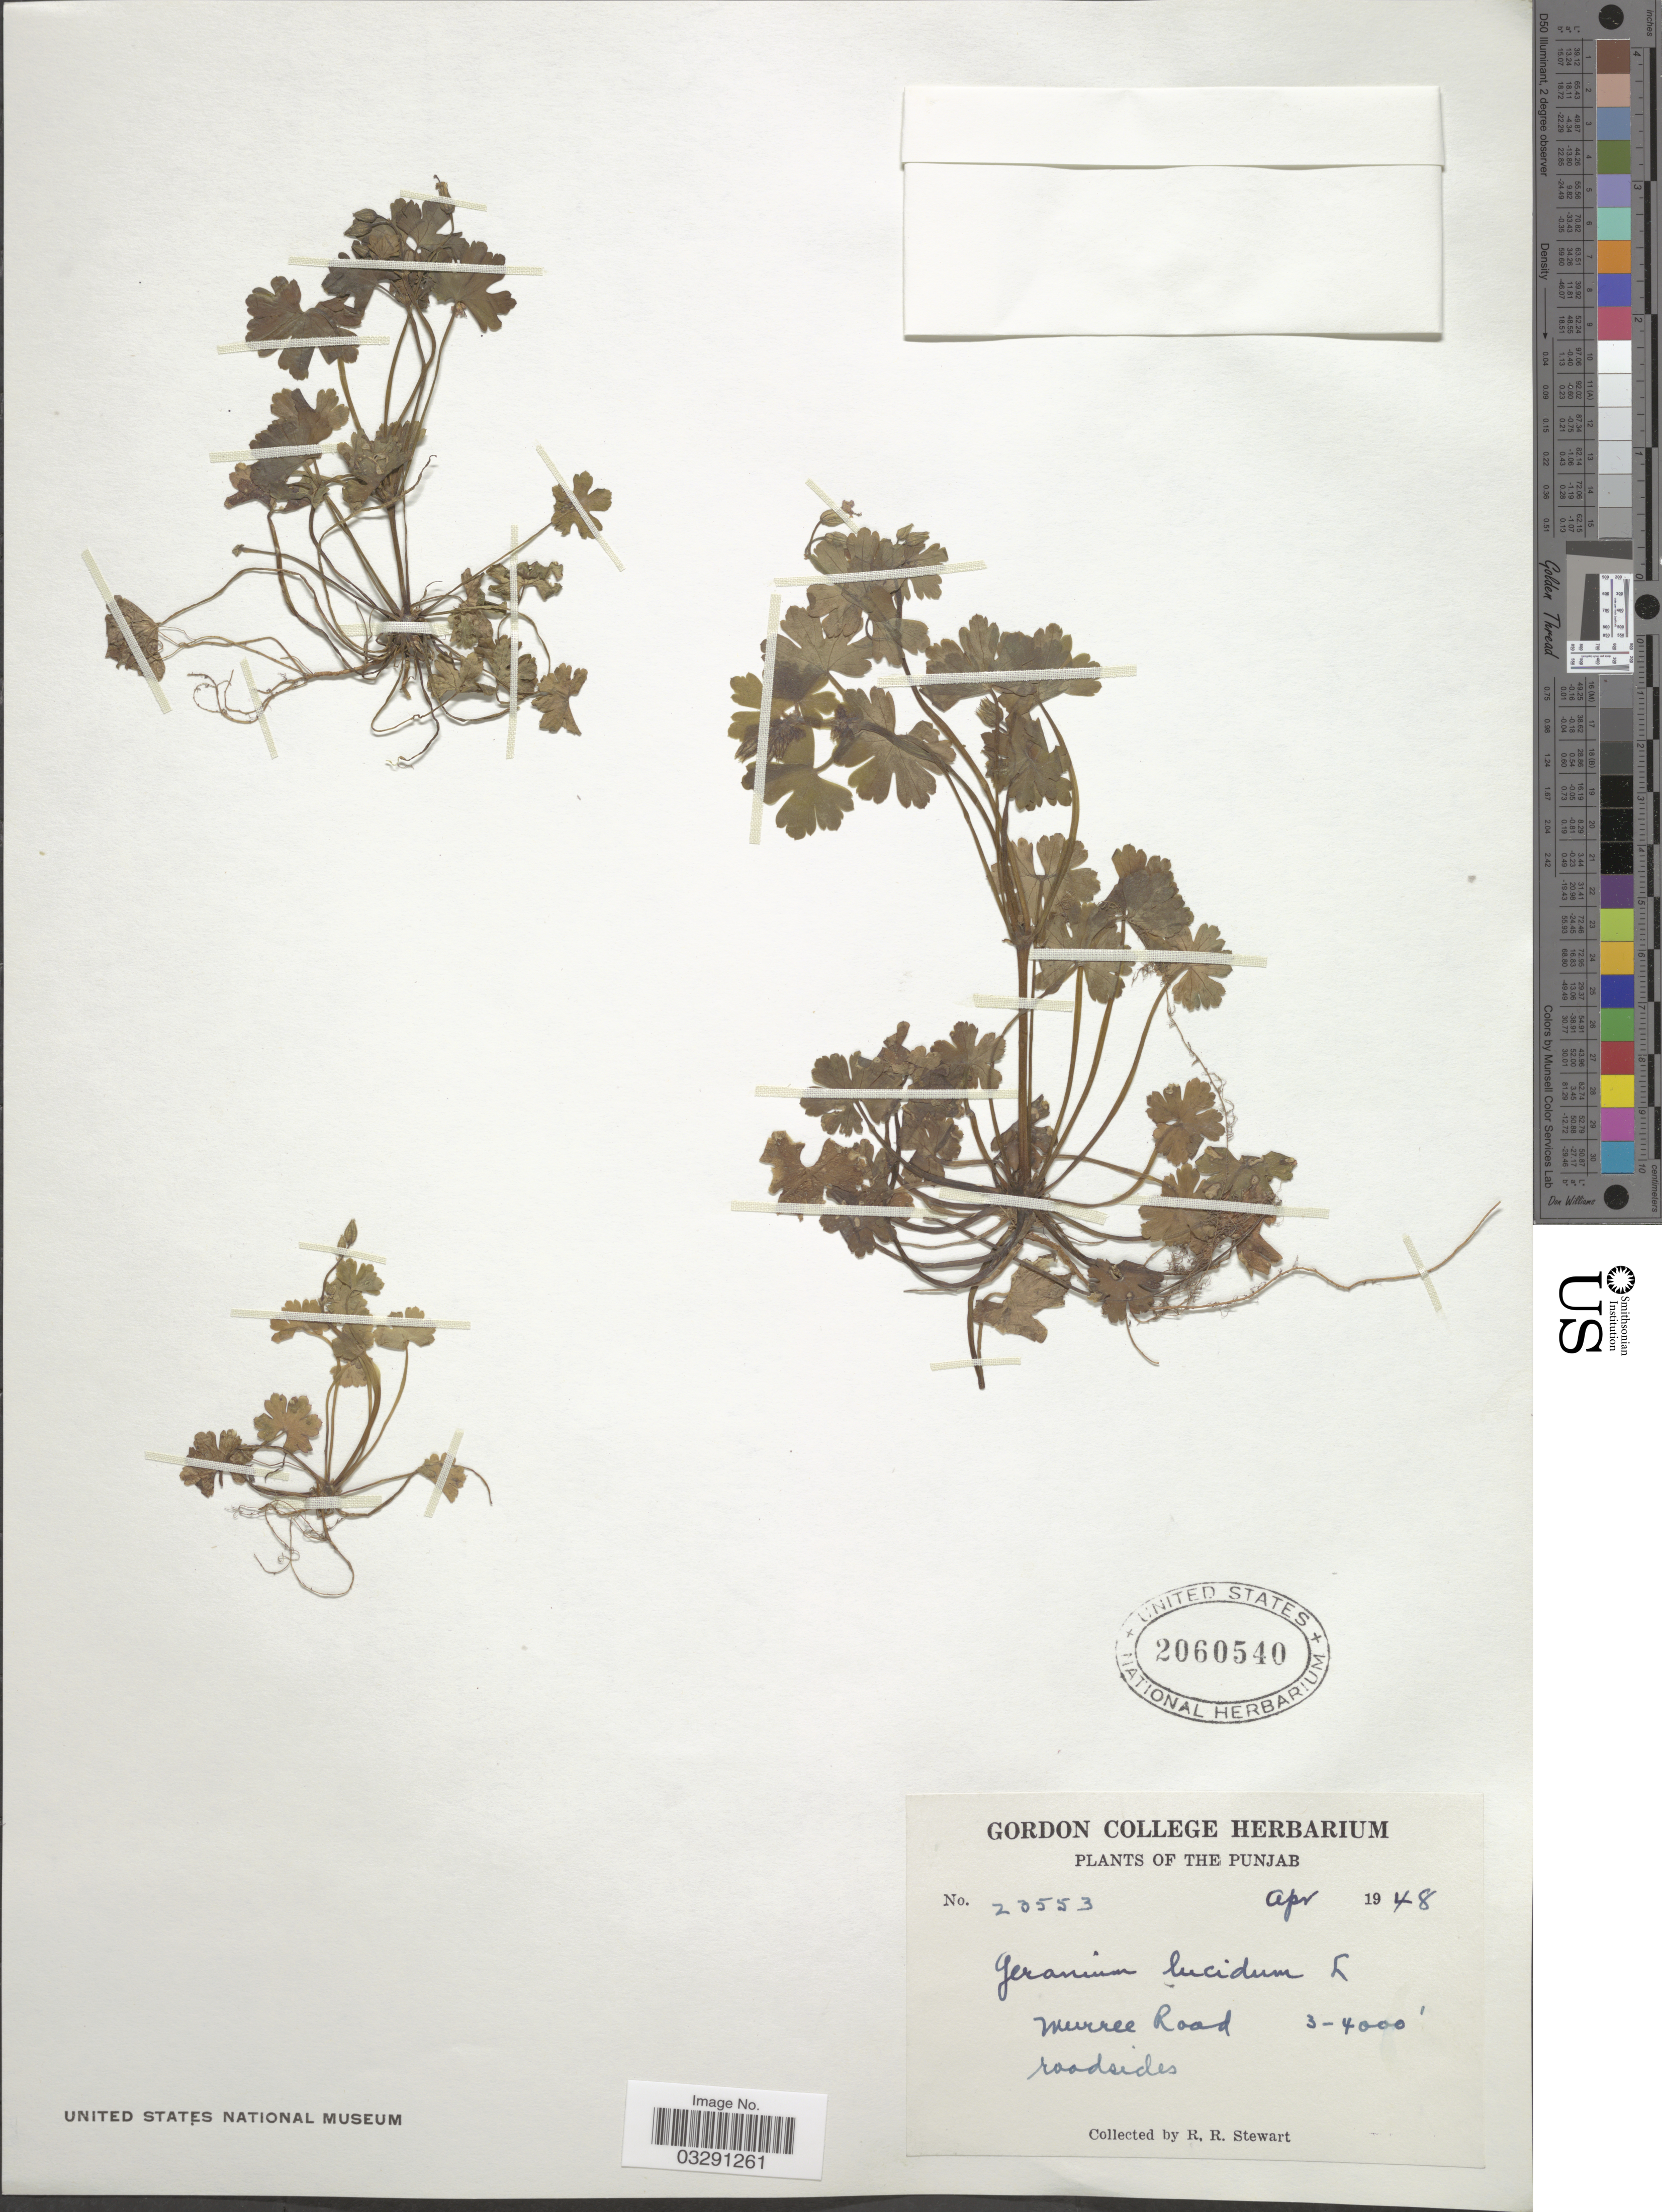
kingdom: Plantae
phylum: Tracheophyta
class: Magnoliopsida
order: Geraniales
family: Geraniaceae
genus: Geranium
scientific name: Geranium lucidum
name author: L.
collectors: R. Stewart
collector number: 23553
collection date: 1948-04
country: Pakistan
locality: Punjab. Murree Road.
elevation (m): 914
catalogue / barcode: US 2060540